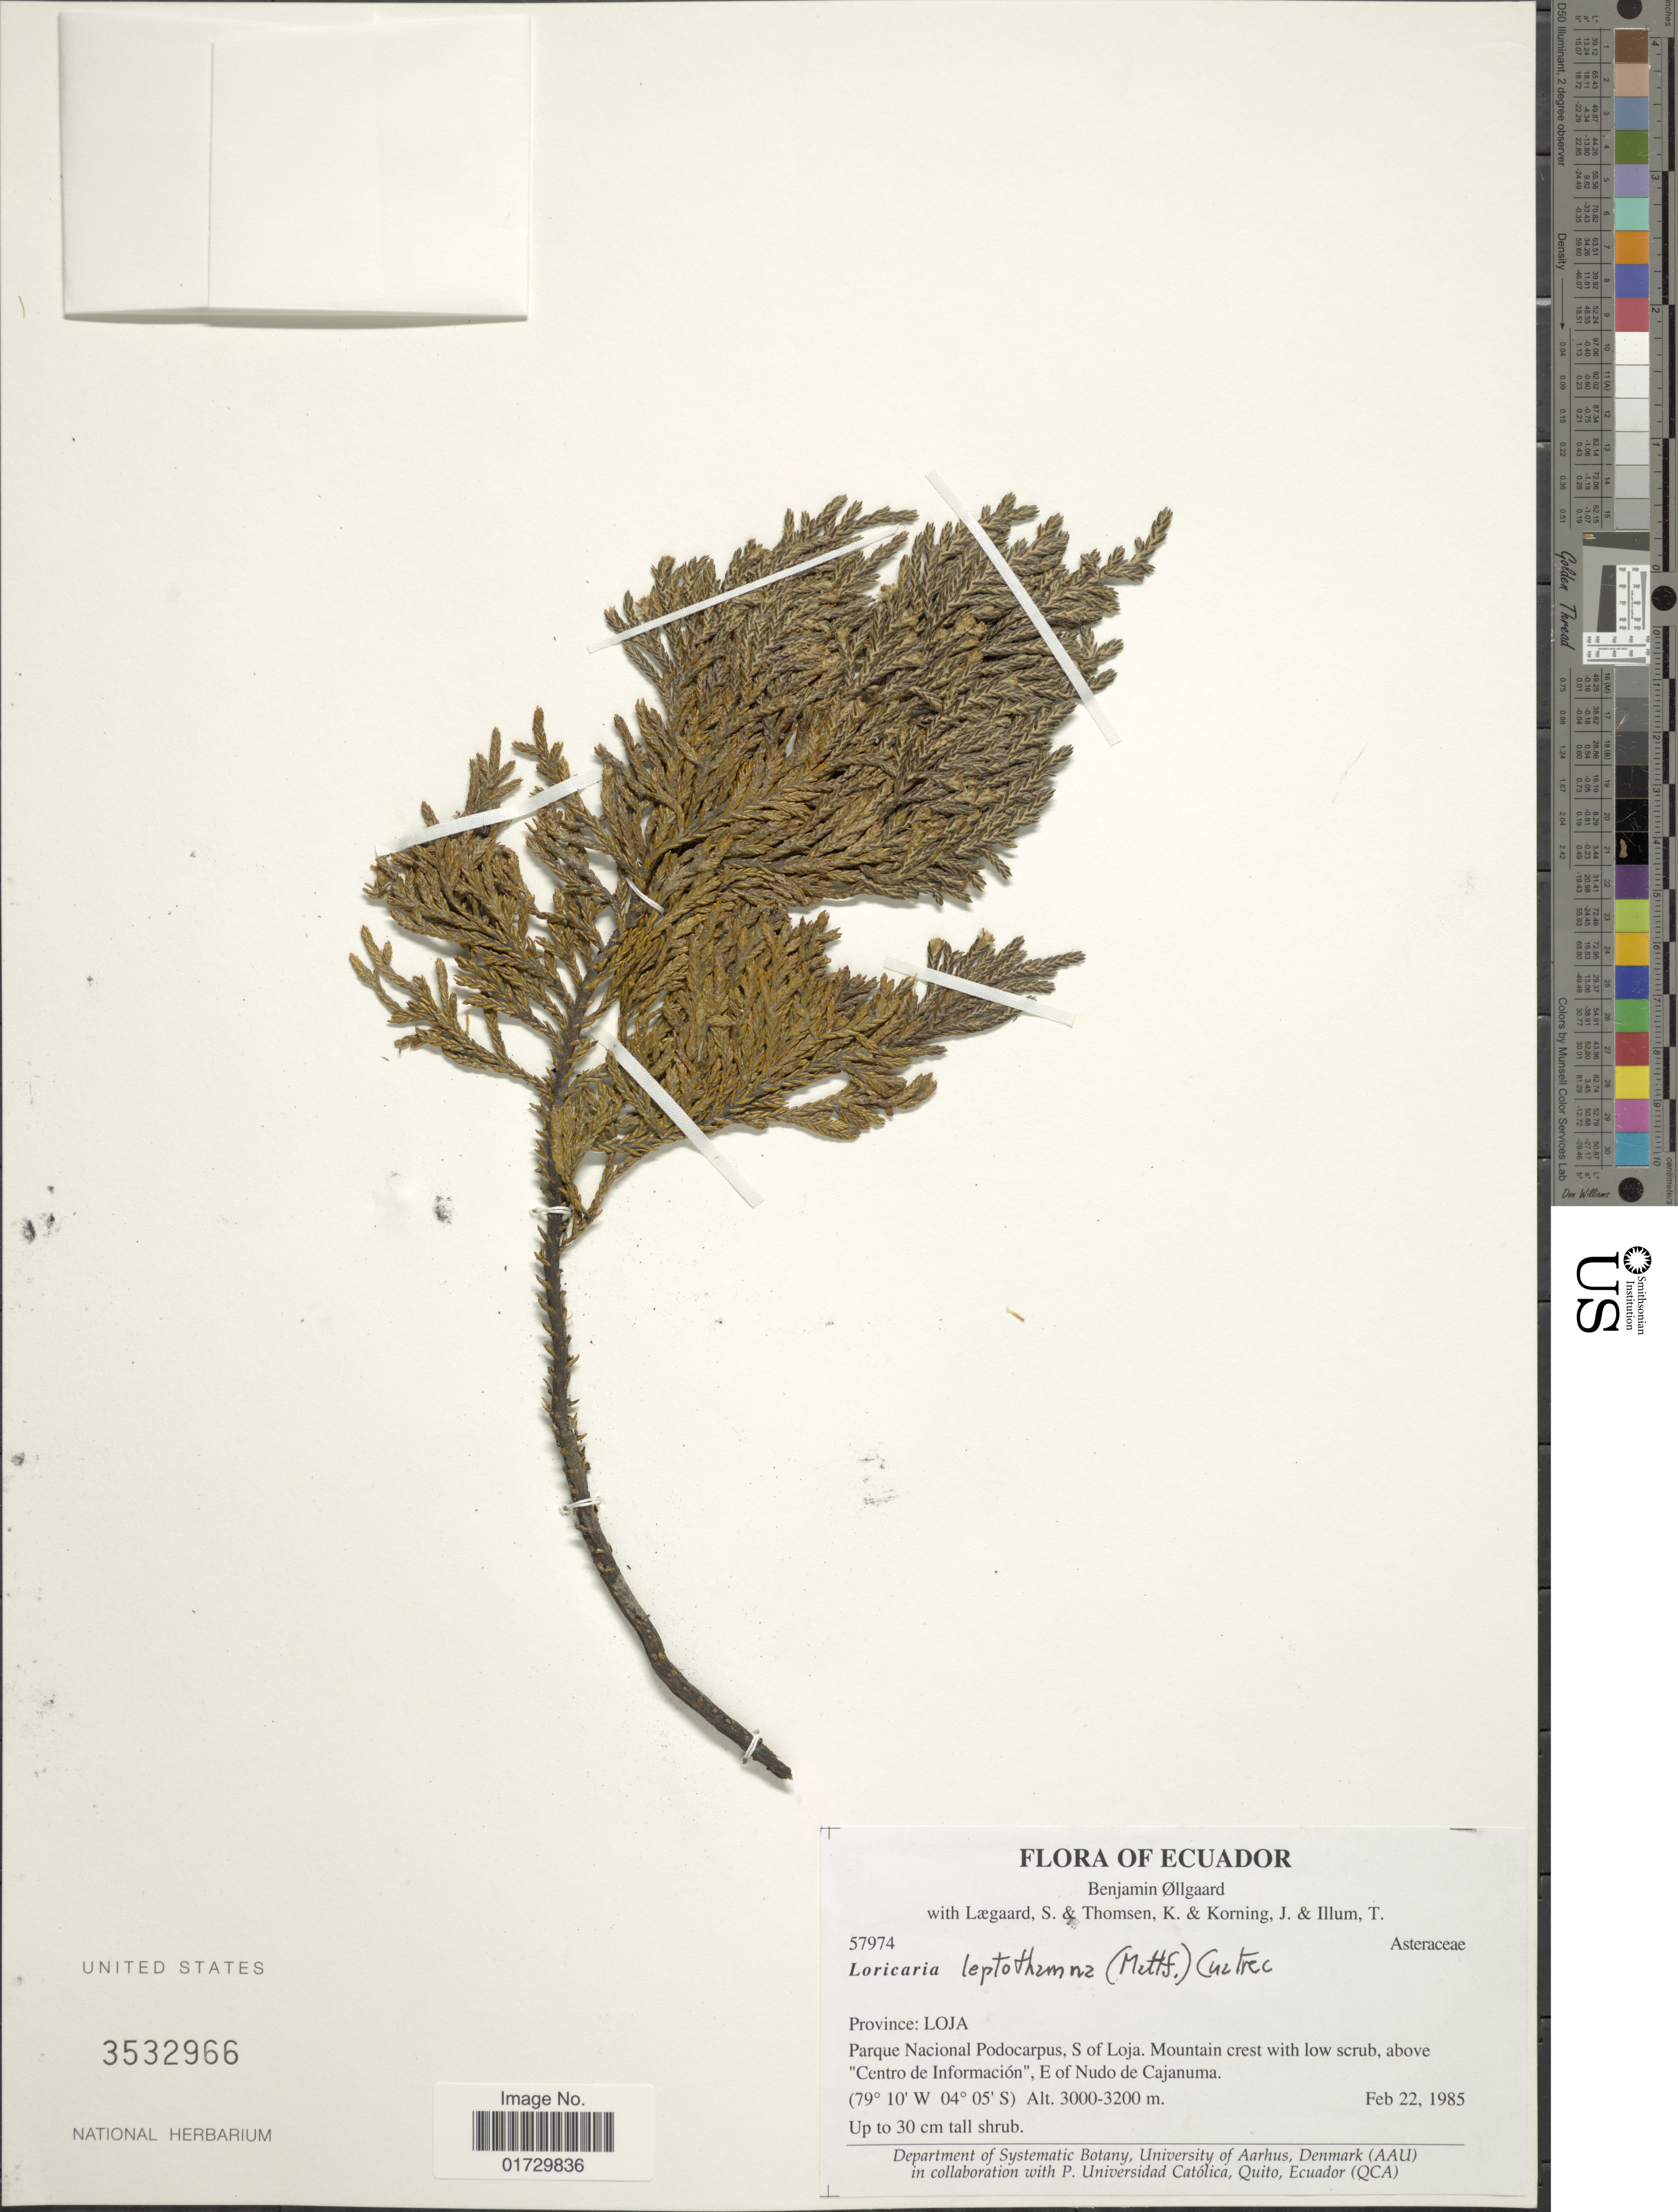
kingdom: Plantae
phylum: Tracheophyta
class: Magnoliopsida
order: Asterales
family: Asteraceae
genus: Loricaria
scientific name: Loricaria leptothamna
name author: (Mattf.) Cuatrec.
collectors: B. Øllgaard, S. Lægaard, K. Thomsen, J. Korning & T. Illum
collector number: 57974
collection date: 1985-02-22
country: Ecuador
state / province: Loja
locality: Parque Nacional Podocarpus, S of Loja, E of Nudo de Cajanuma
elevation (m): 3000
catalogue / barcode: US 3532966